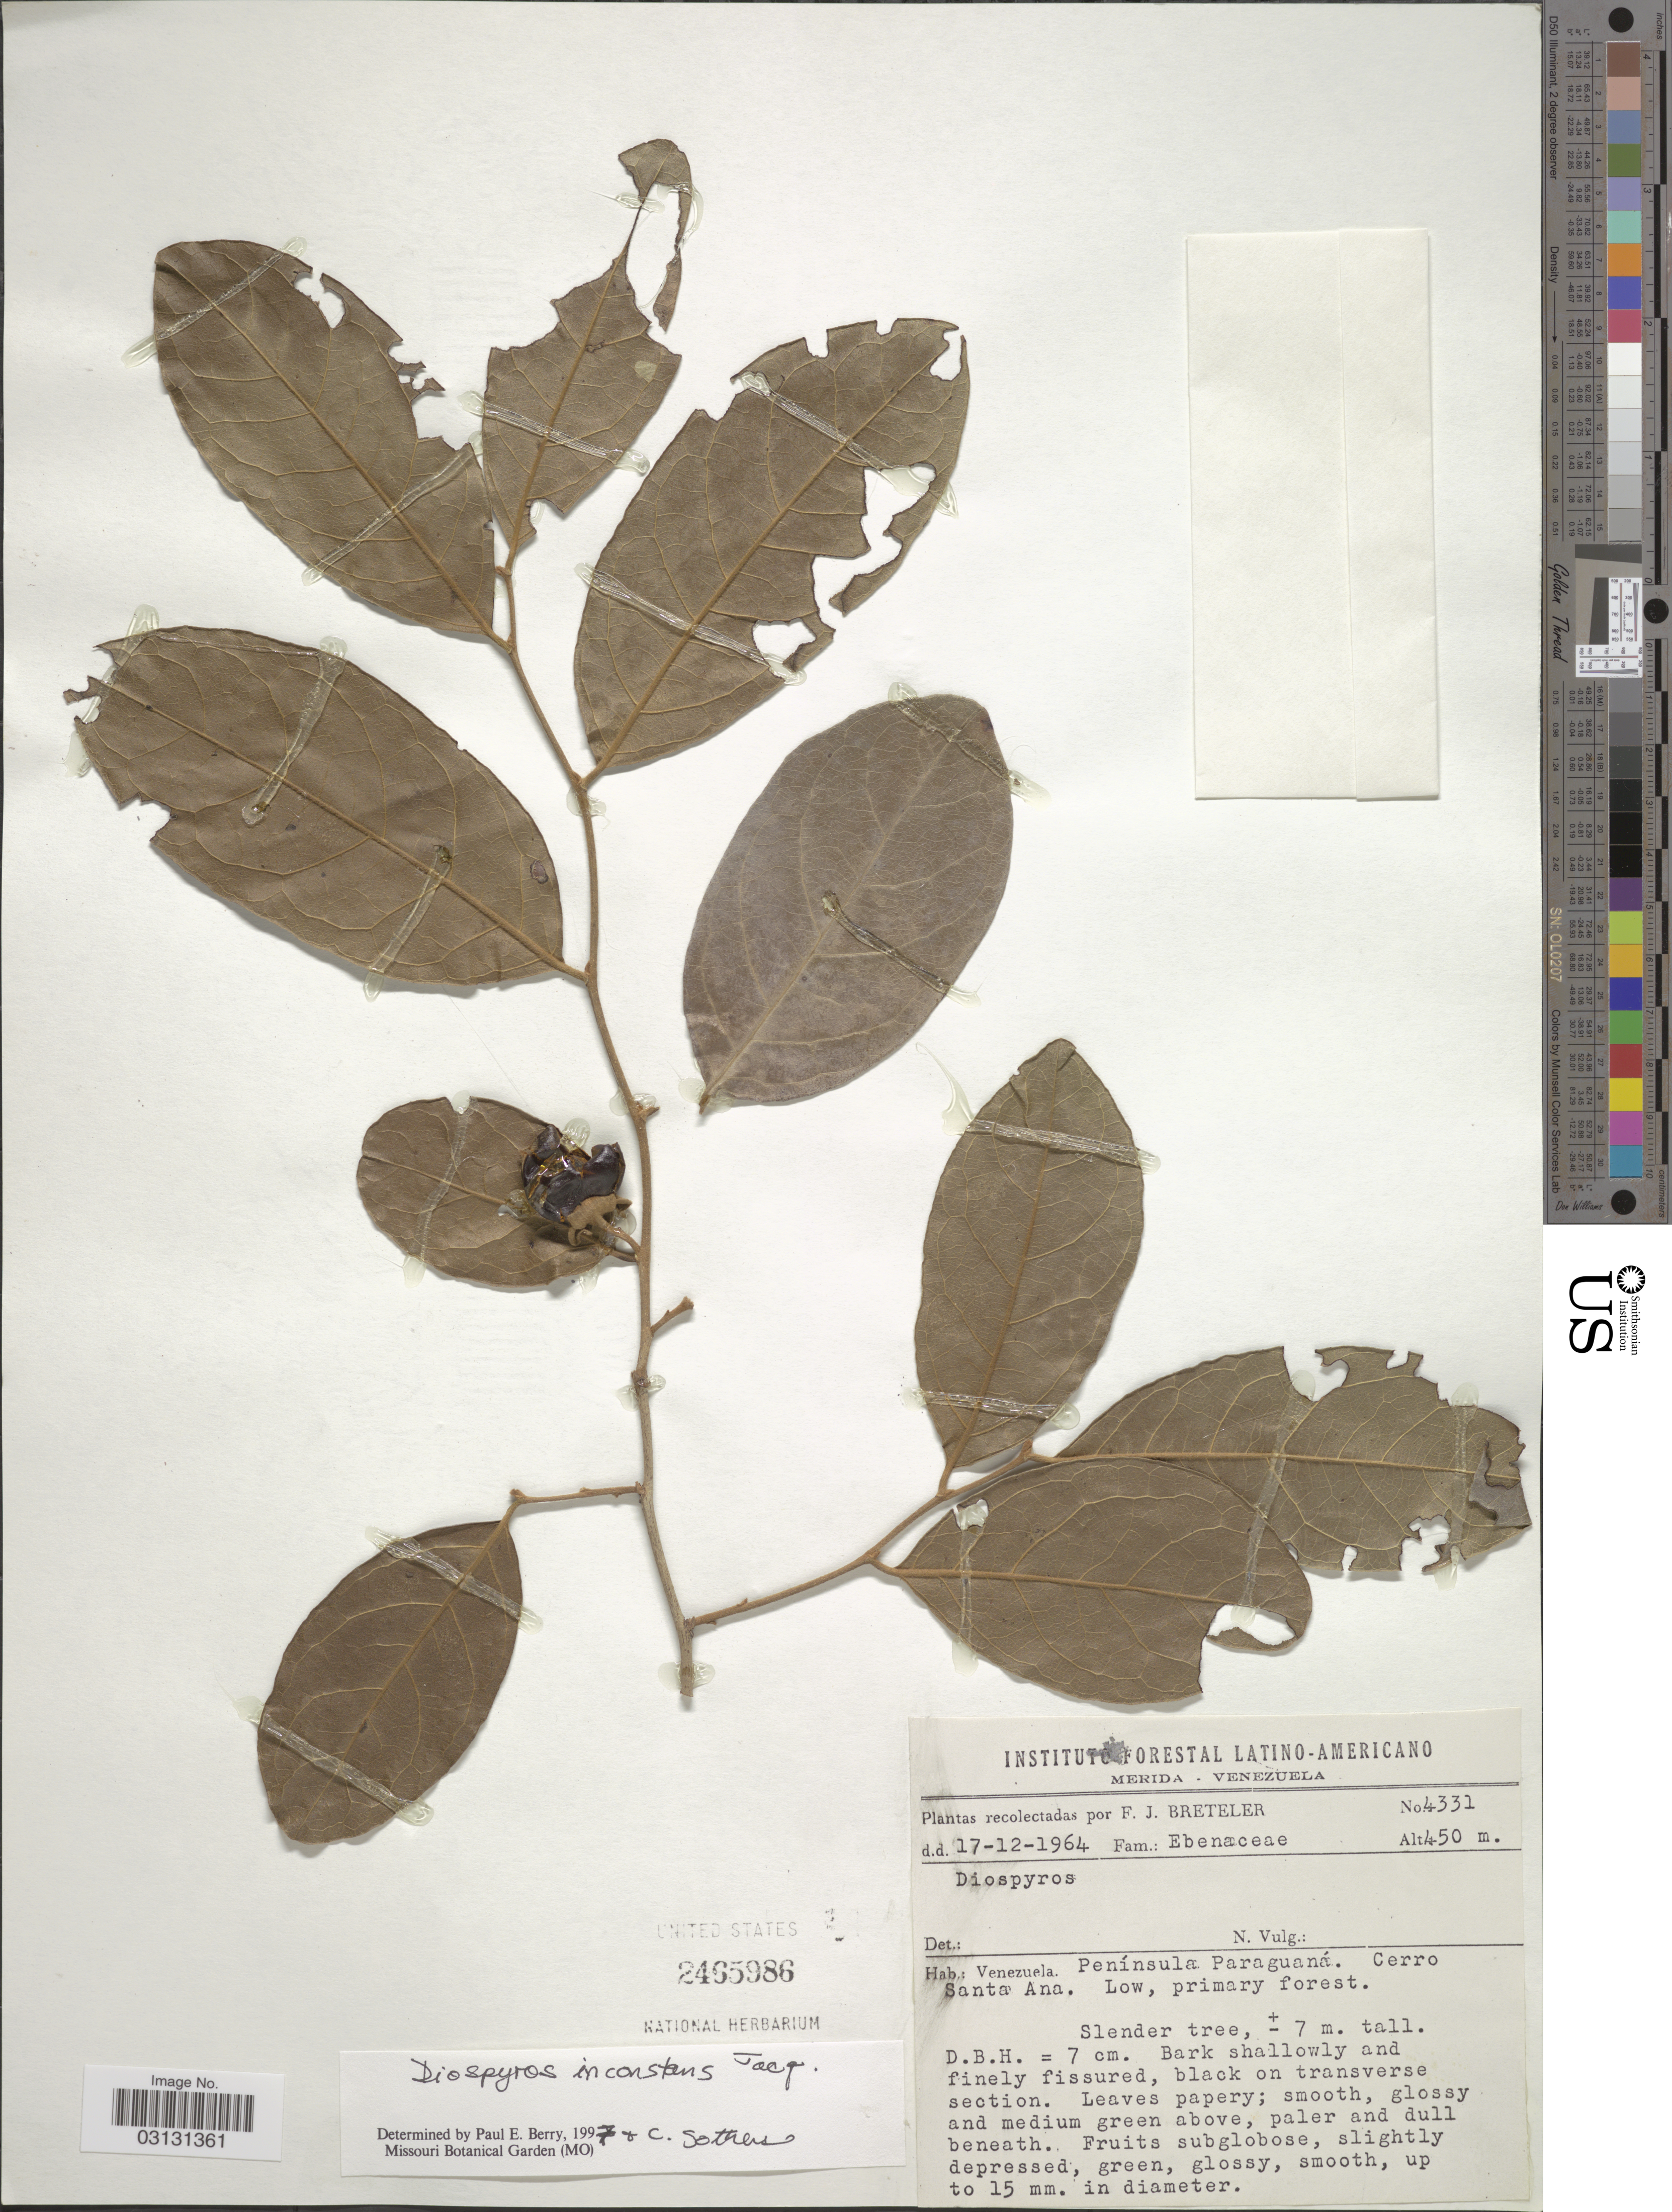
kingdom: Plantae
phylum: Tracheophyta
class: Magnoliopsida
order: Ericales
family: Ebenaceae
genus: Diospyros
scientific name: Diospyros inconstans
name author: Jacq.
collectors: F. J. Breteler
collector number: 4331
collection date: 1964-12-17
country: Venezuela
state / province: Mérida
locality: Península Paraguaná. Cerro Santa Ana.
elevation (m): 450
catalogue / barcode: US 2465986